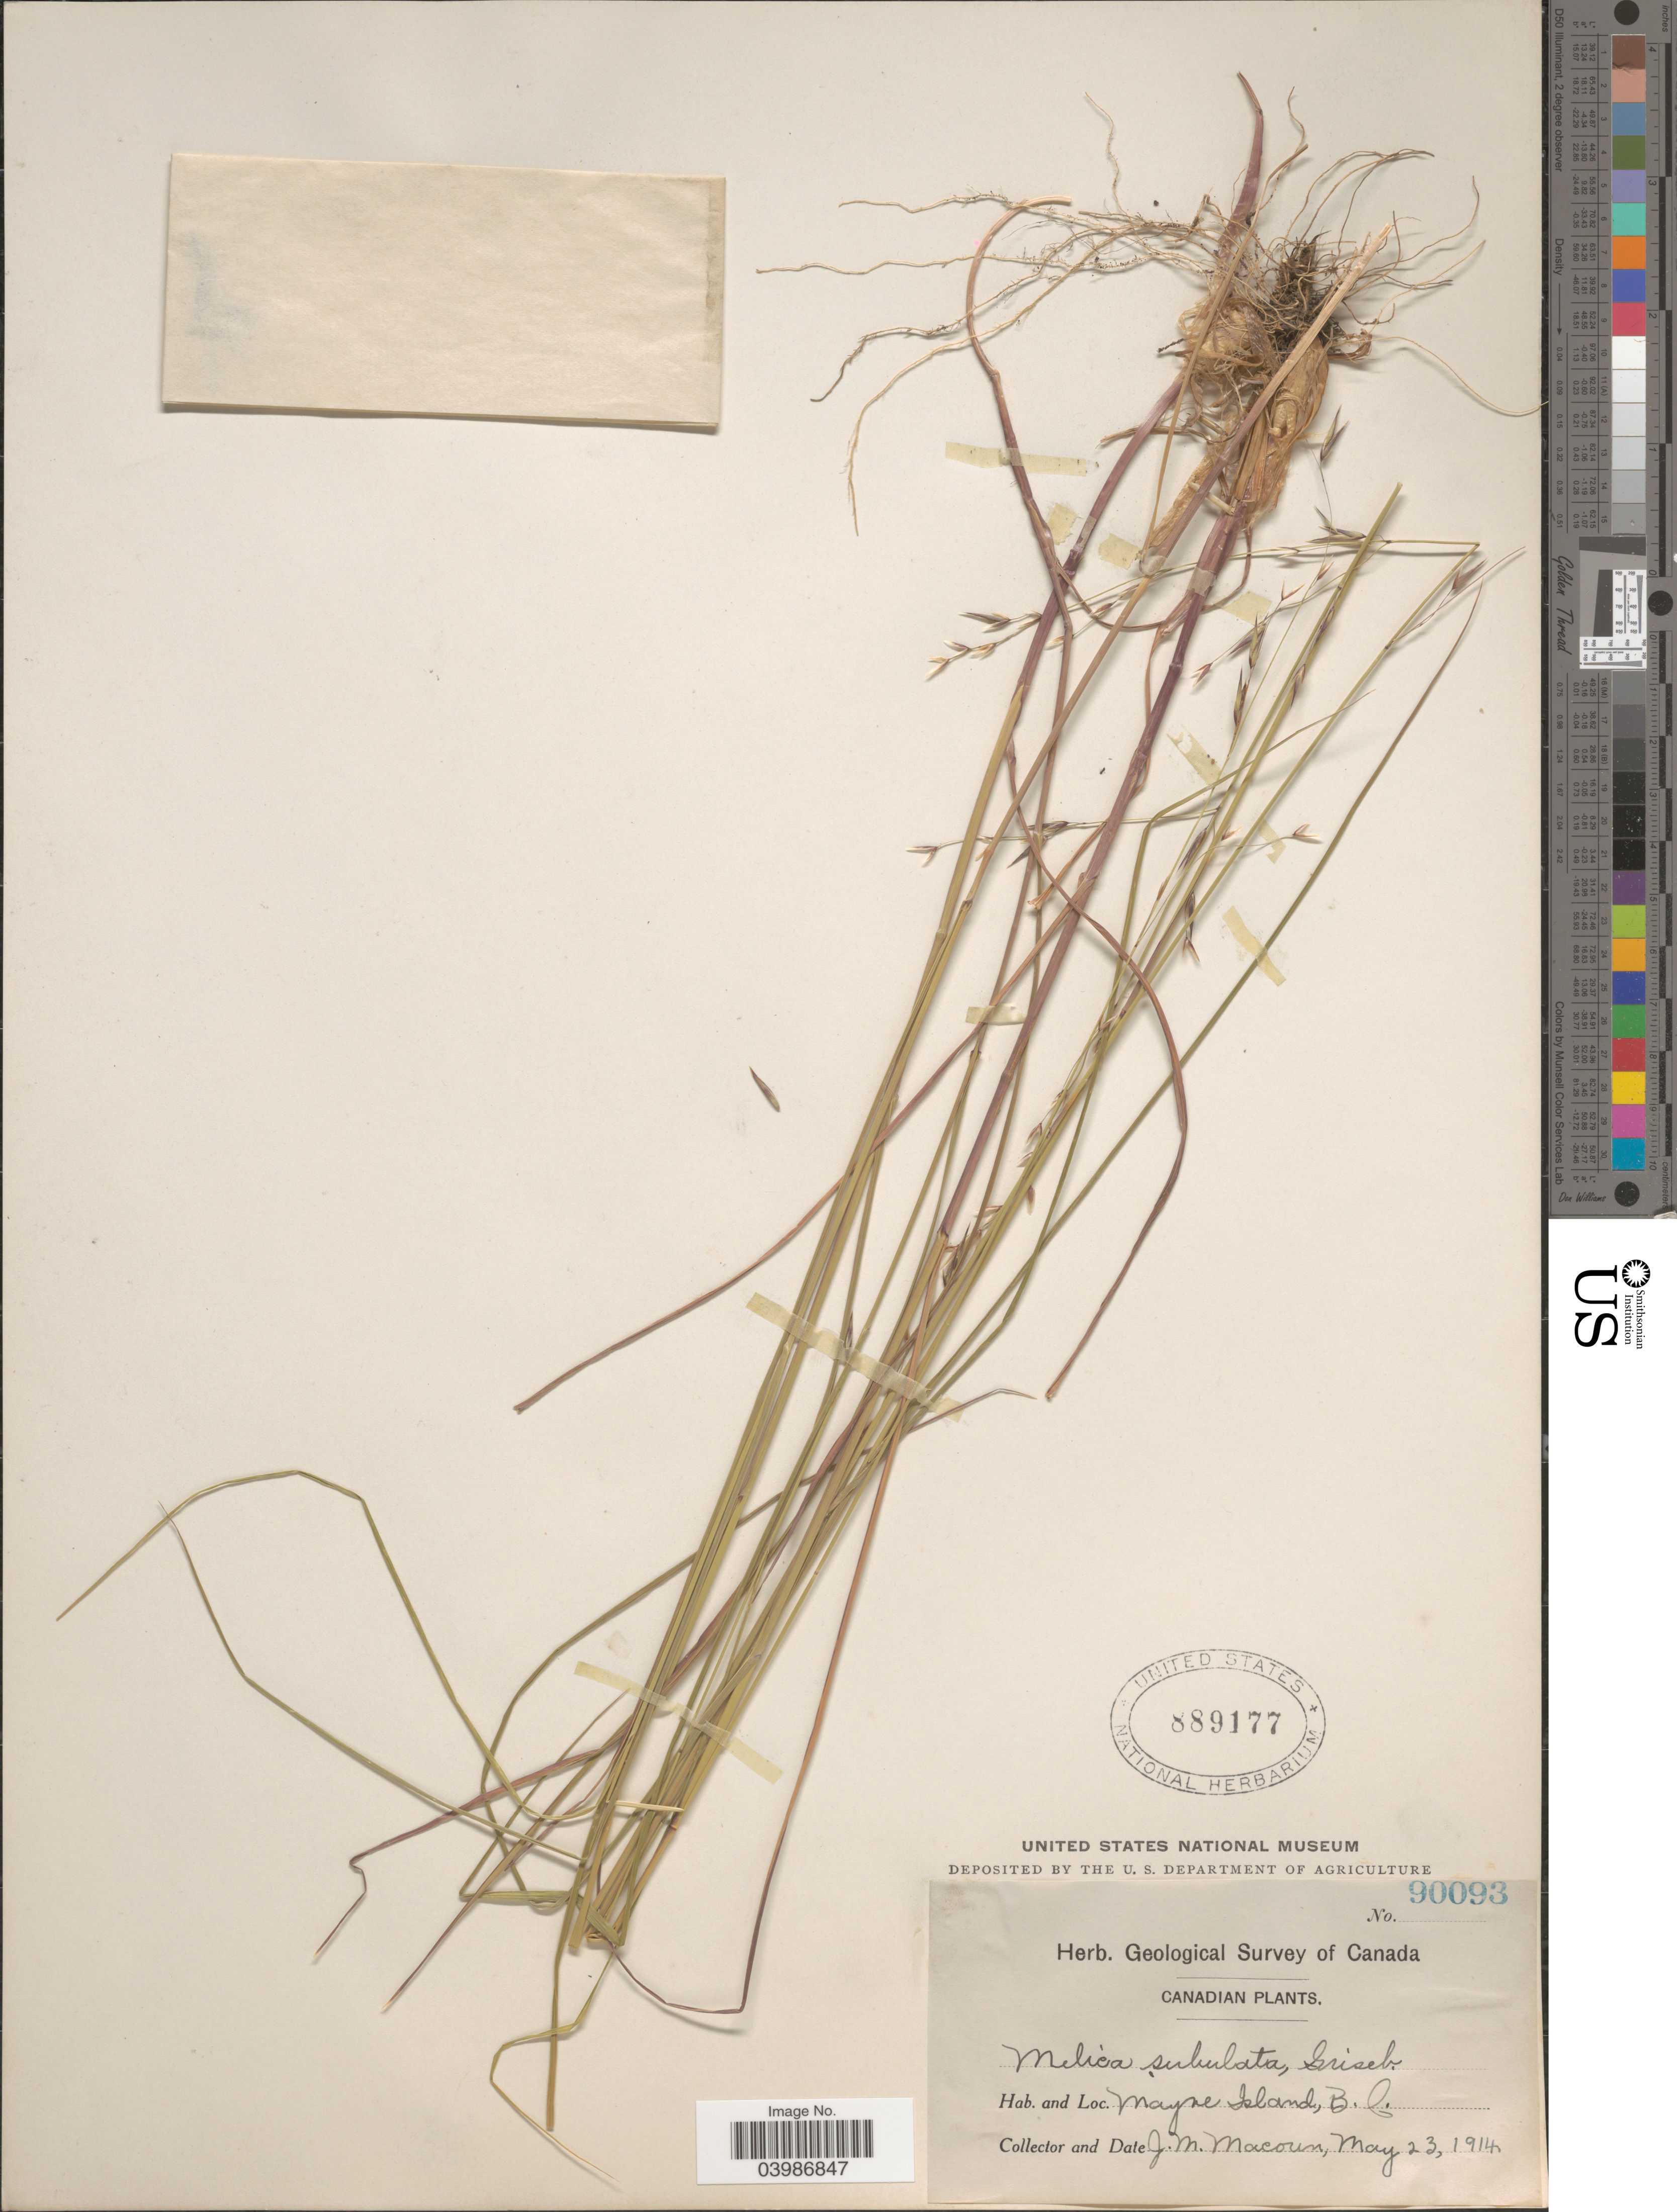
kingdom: Plantae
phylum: Tracheophyta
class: Liliopsida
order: Poales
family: Poaceae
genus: Melica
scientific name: Melica subulata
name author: (Griseb.) Scribn.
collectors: J. M. Macoun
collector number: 90093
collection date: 1914-05-23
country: Canada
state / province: British Columbia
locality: Mayne Island.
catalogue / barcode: US 889177